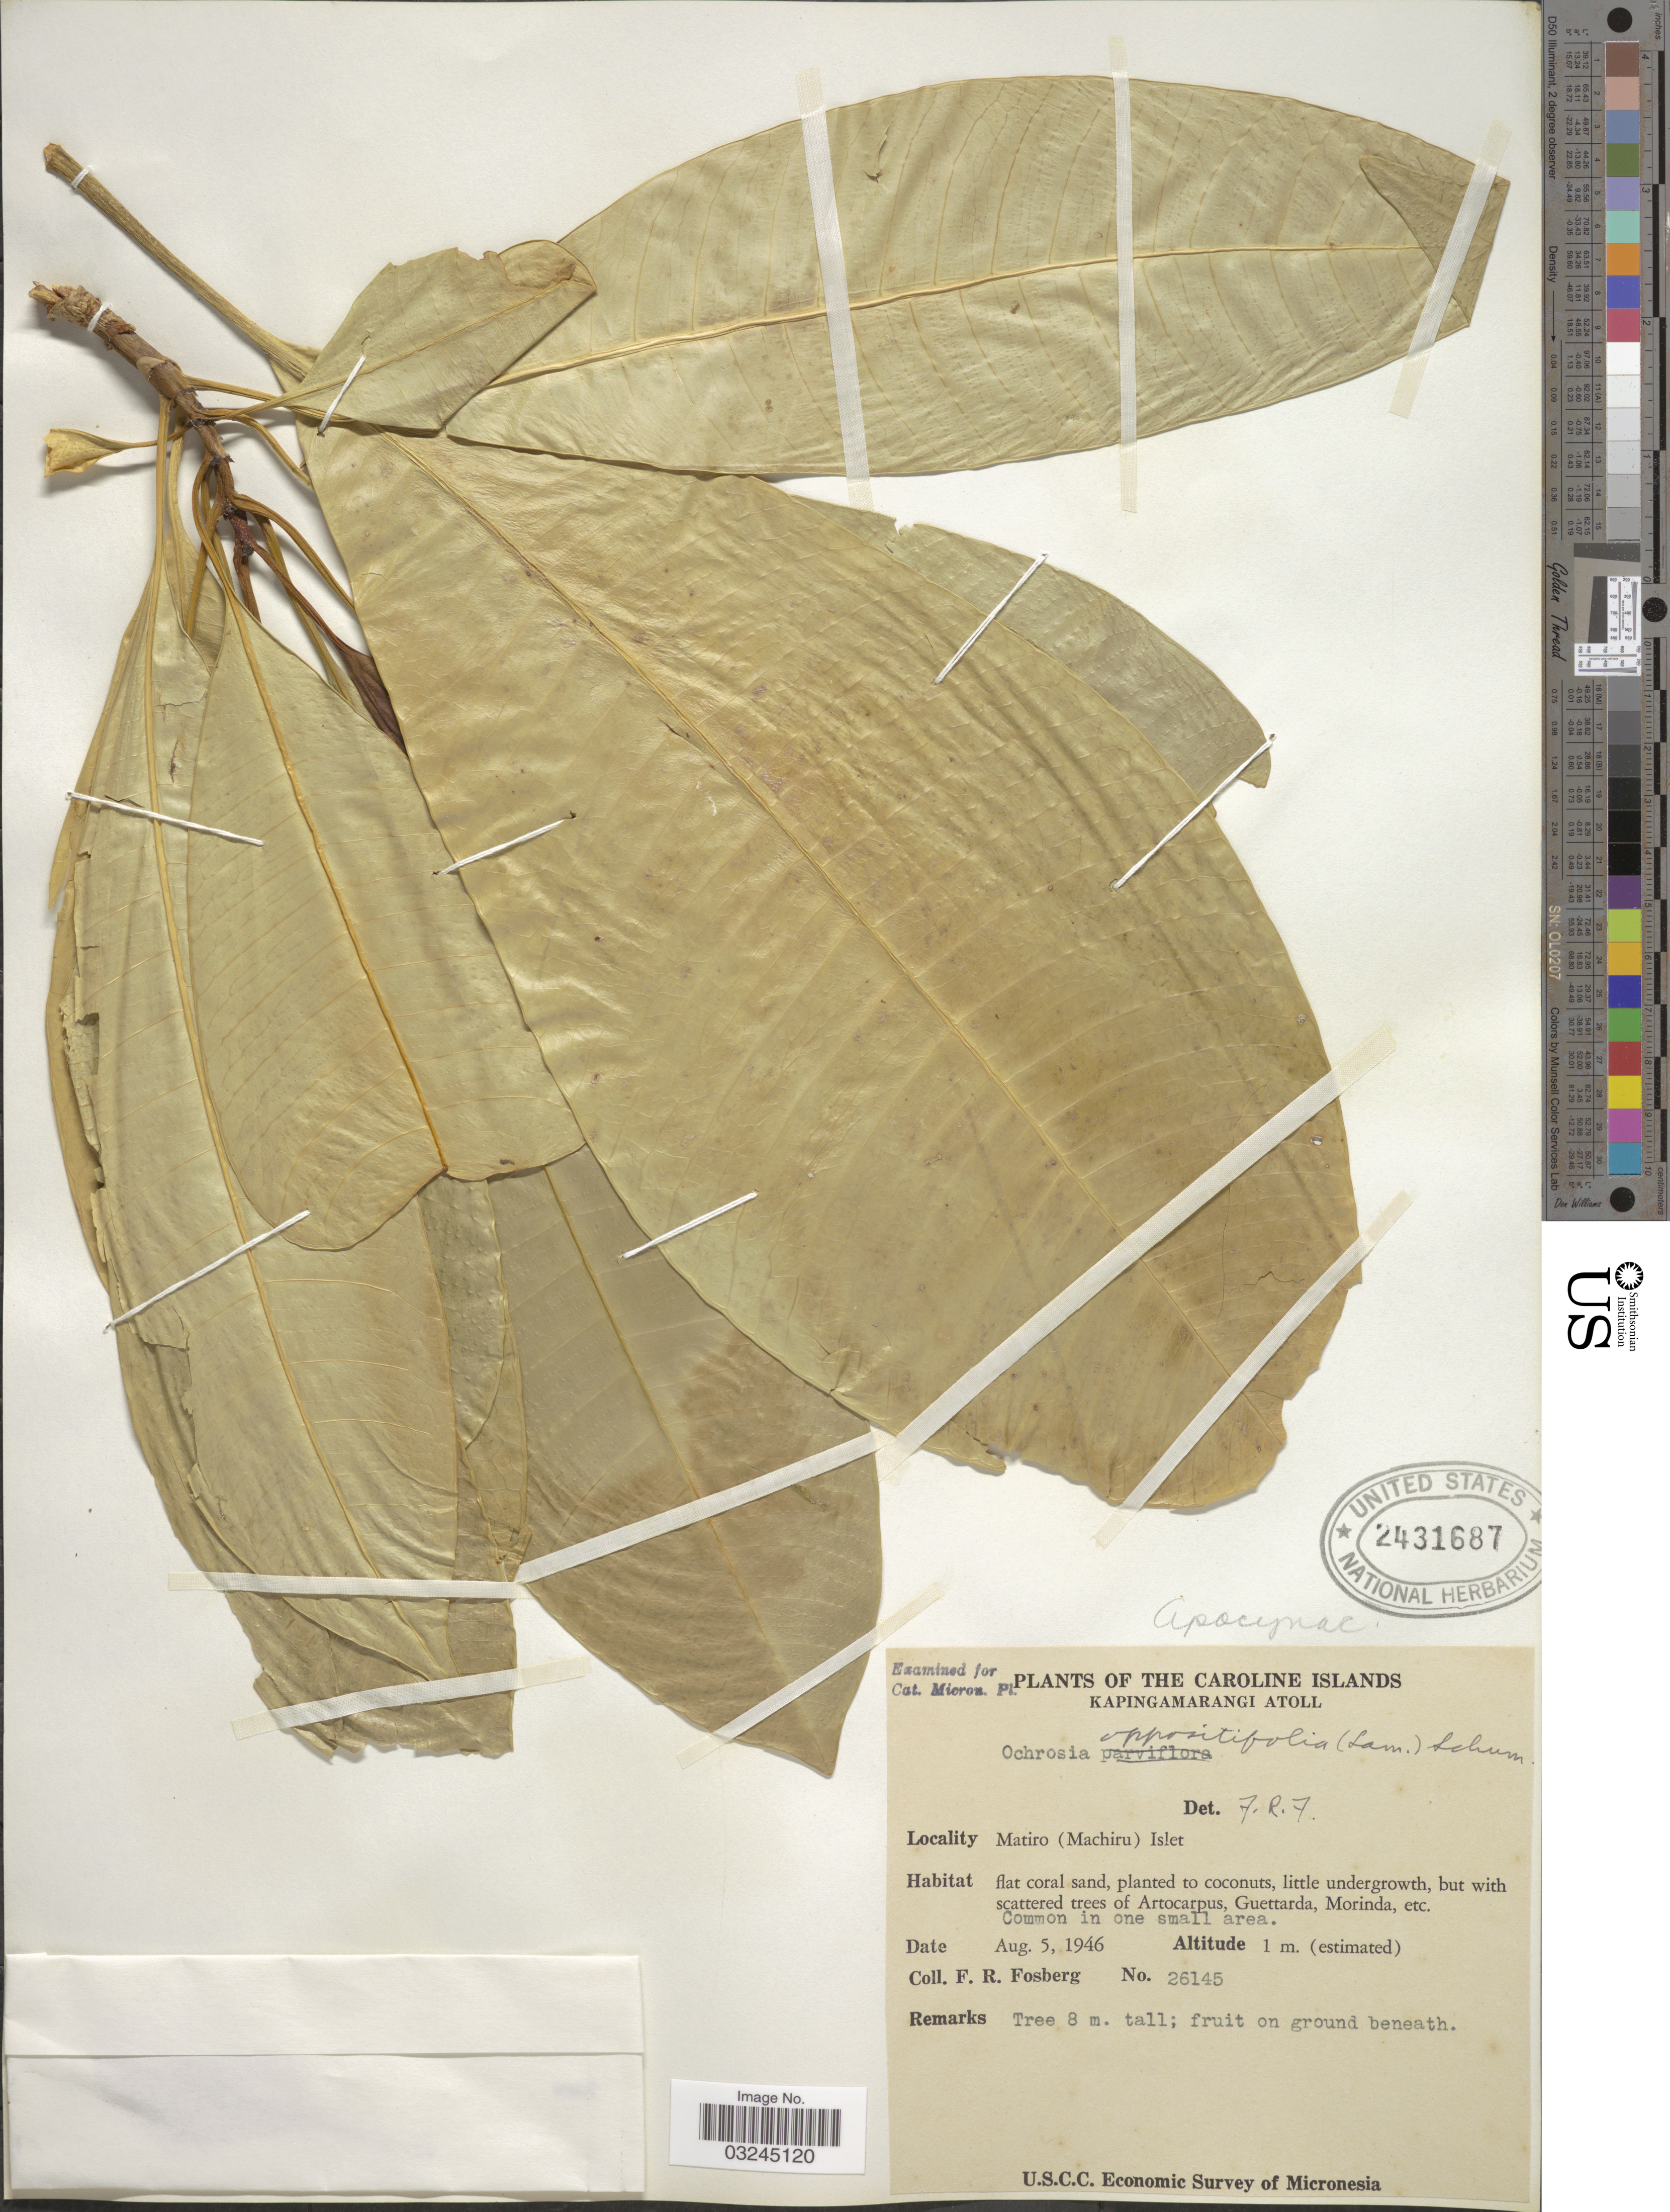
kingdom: Plantae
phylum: Tracheophyta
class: Magnoliopsida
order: Gentianales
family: Apocynaceae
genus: Ochrosia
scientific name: Ochrosia oppositifolia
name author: (Lam.) K. Schum.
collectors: F. R. Fosberg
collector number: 26145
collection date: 1946-08-05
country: Micronesia, Federated States of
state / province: Pohnpei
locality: The Caroline Islands. Kapingamarangi Atoll. Matiro (Machiru) Islet.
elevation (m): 1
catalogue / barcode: US 2431687